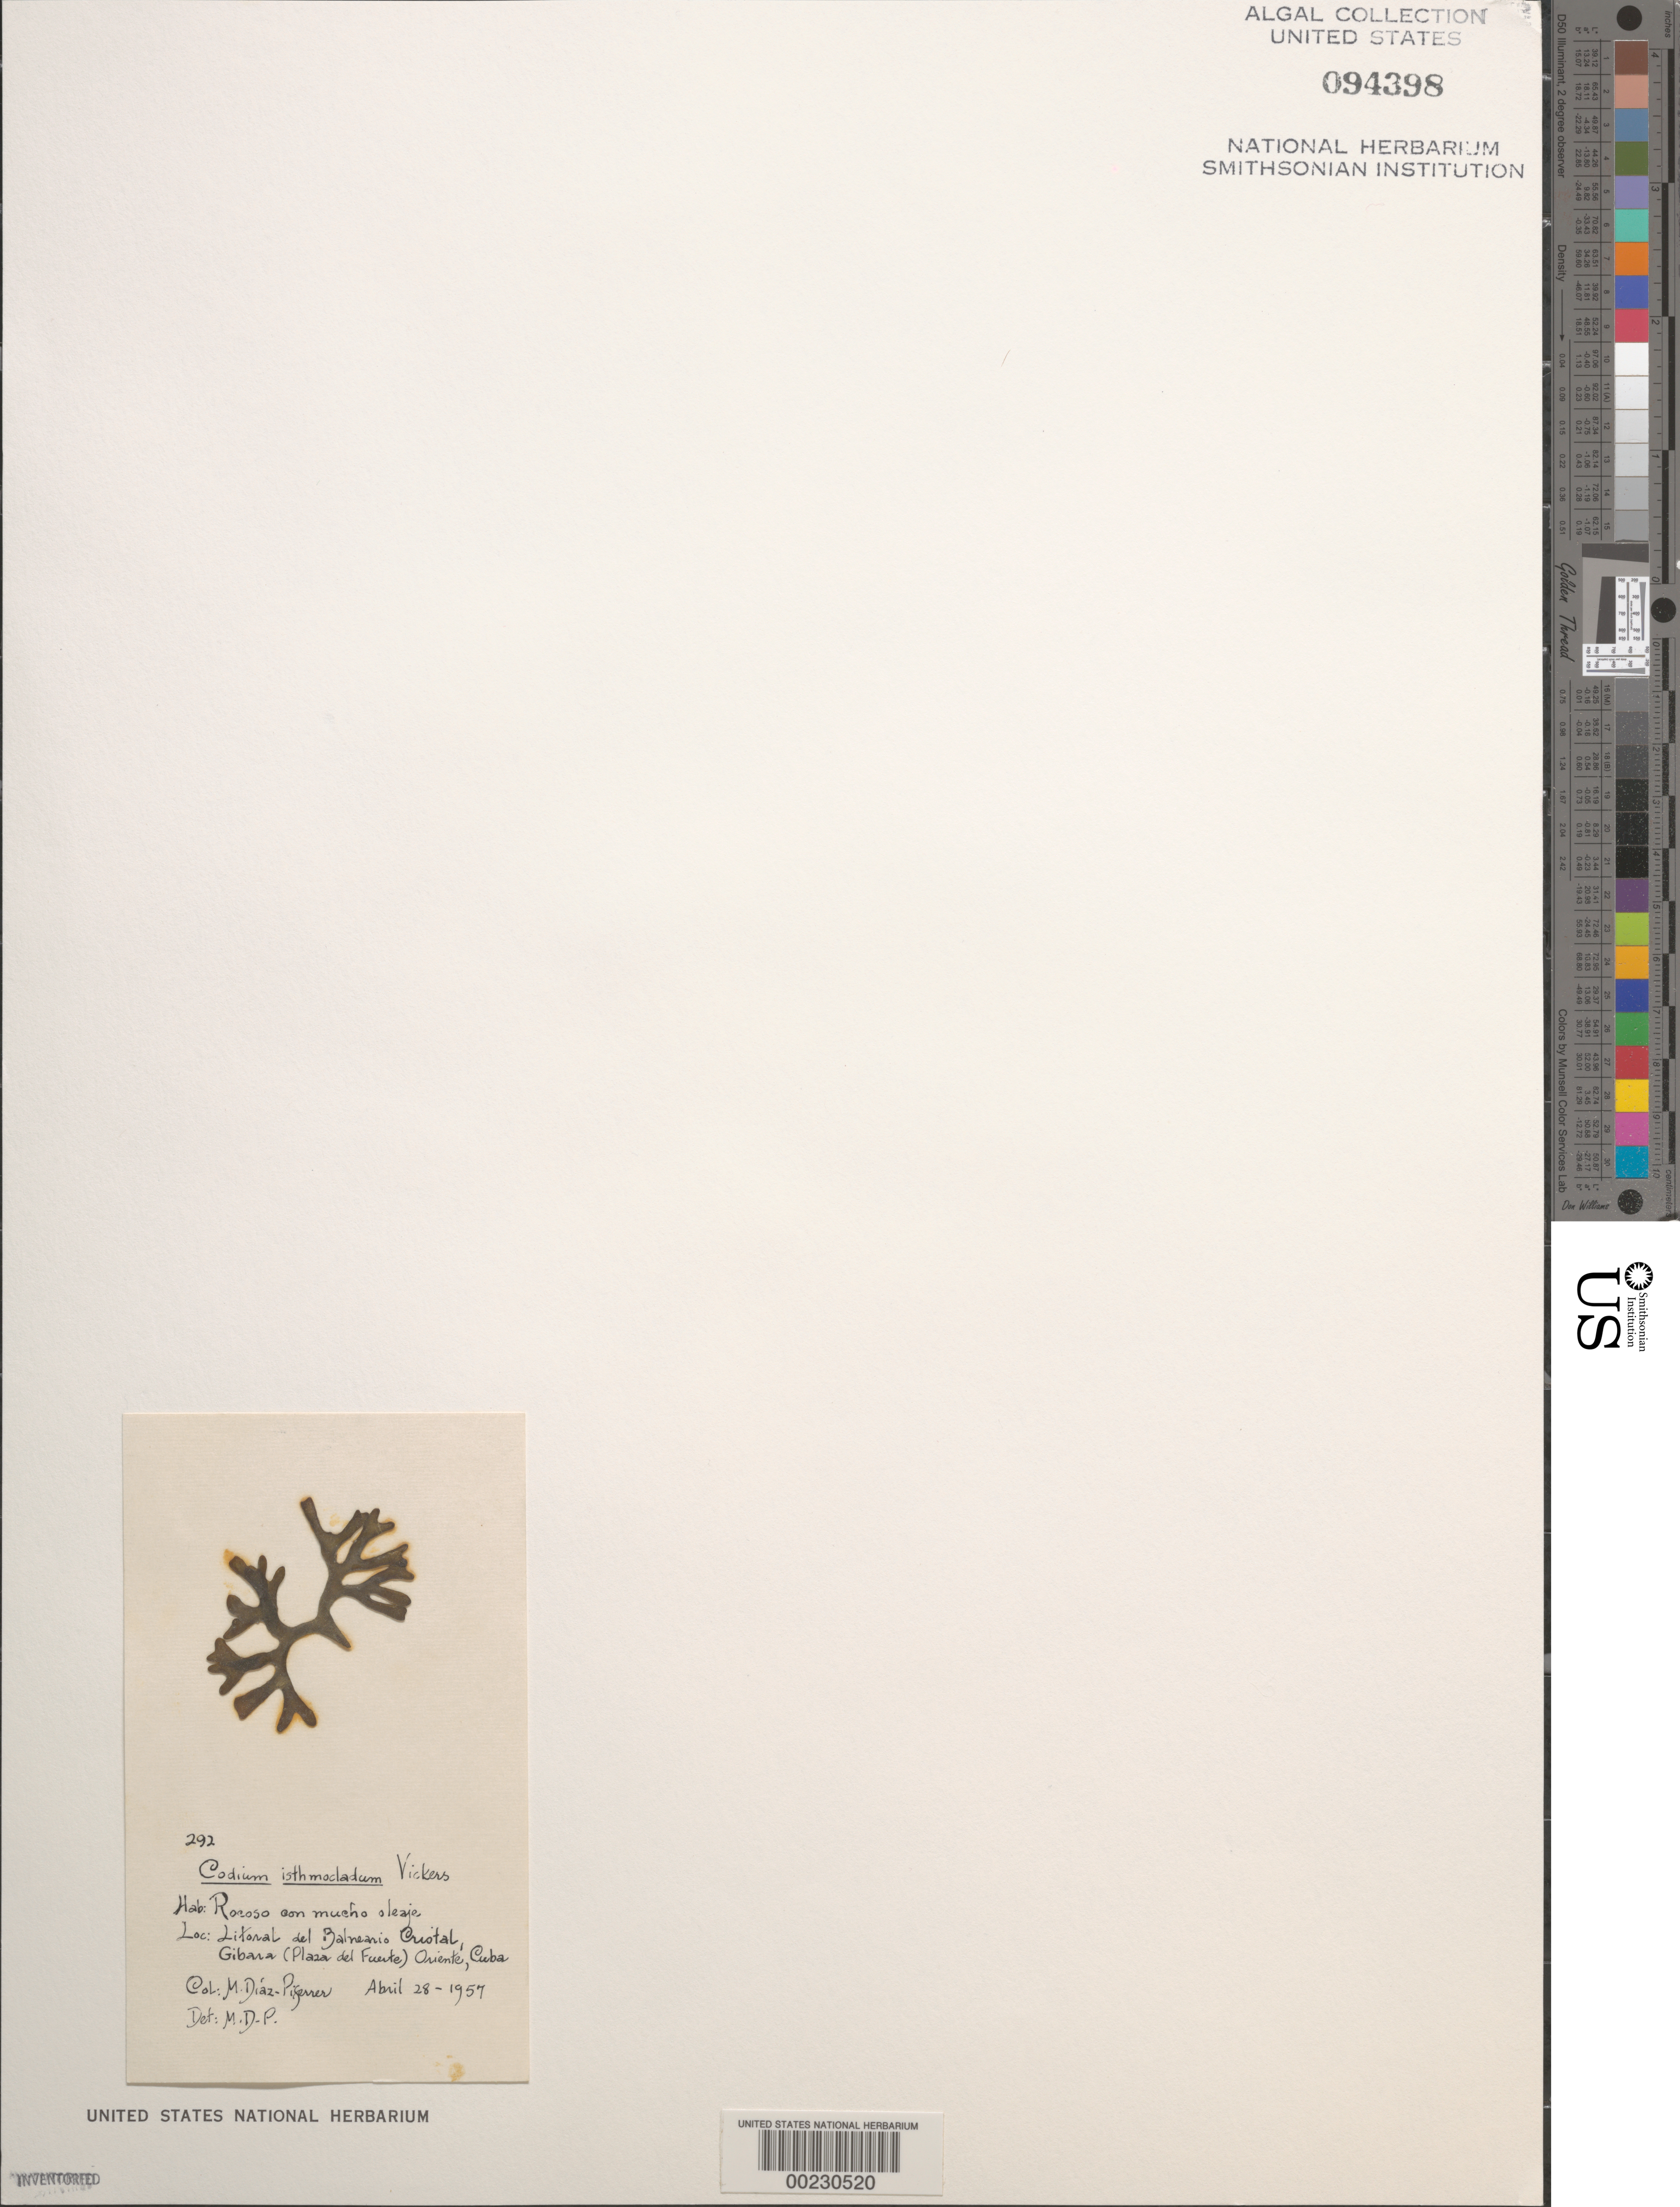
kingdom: Plantae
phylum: Chlorophyta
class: Ulvophyceae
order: Bryopsidales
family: Codiaceae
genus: Codium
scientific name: Codium isthmocladum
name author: Vickers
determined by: Diaz-Piferrer, M.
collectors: M. Diaz-Piferrer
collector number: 292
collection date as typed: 28 Apr 1957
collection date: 1957-04-28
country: Cuba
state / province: Santiago de Cuba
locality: Balneario Cristal, Gibara, Plaza del Fuerte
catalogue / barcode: US 94398